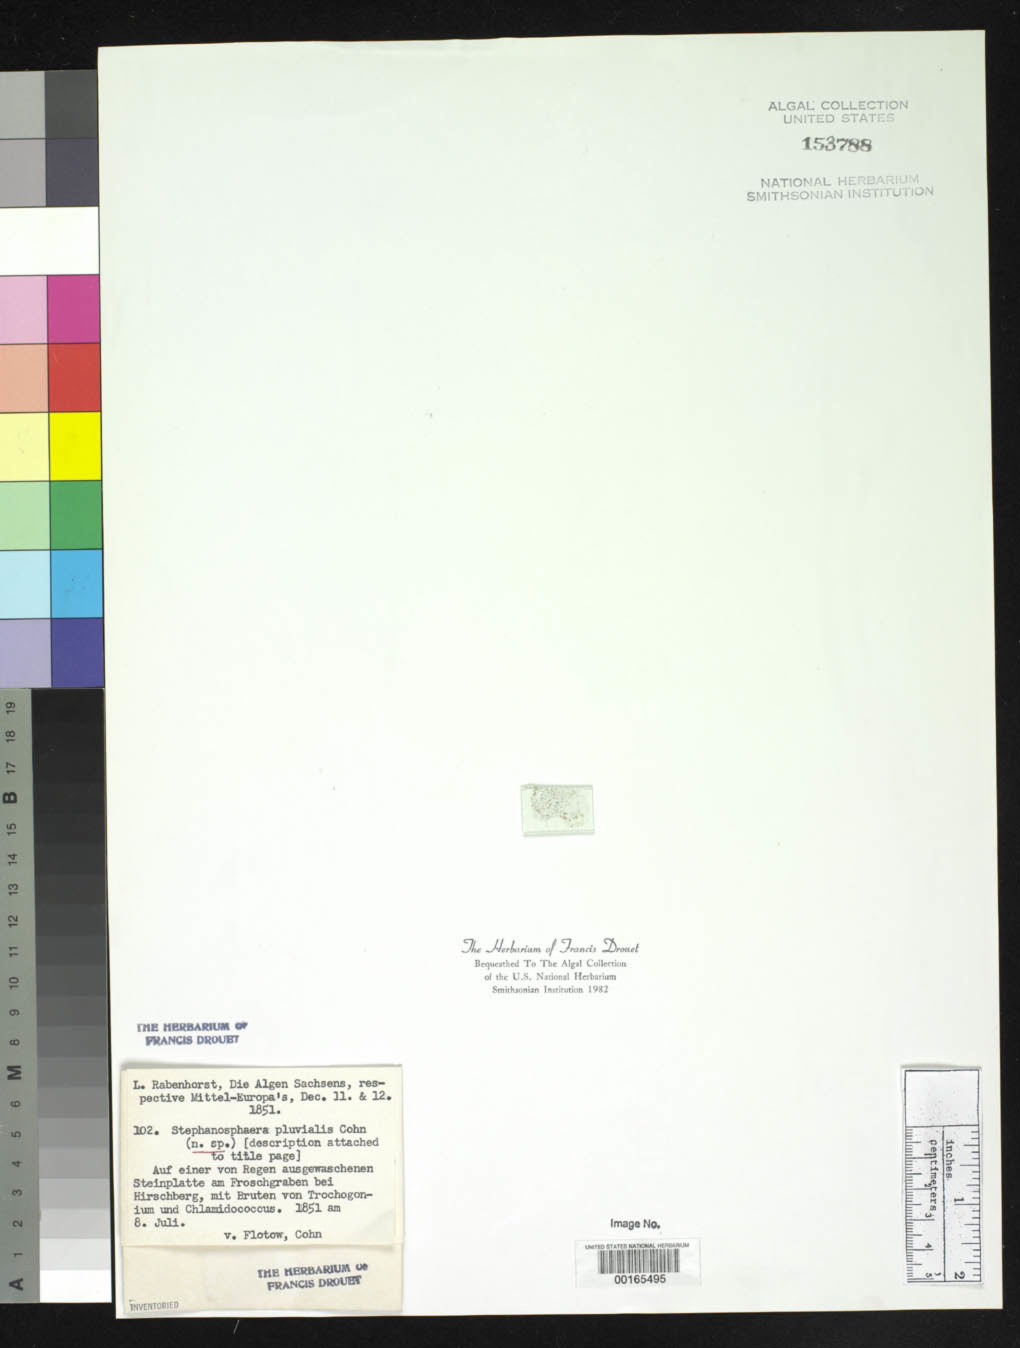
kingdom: Plantae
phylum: Chlorophyta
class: Chlorophyceae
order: Volvocales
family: Haematococcaceae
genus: Stephanosphaera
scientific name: Stephanosphaera pluvialis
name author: Cohn in Rabenh.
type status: Isotype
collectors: J. von Flotow & F. J. Cohn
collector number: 102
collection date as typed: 08 Jul 1851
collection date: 1851-07-08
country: Poland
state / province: Dolnoslaskie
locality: Jelena Gora (Hirschberg).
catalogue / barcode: US 153788